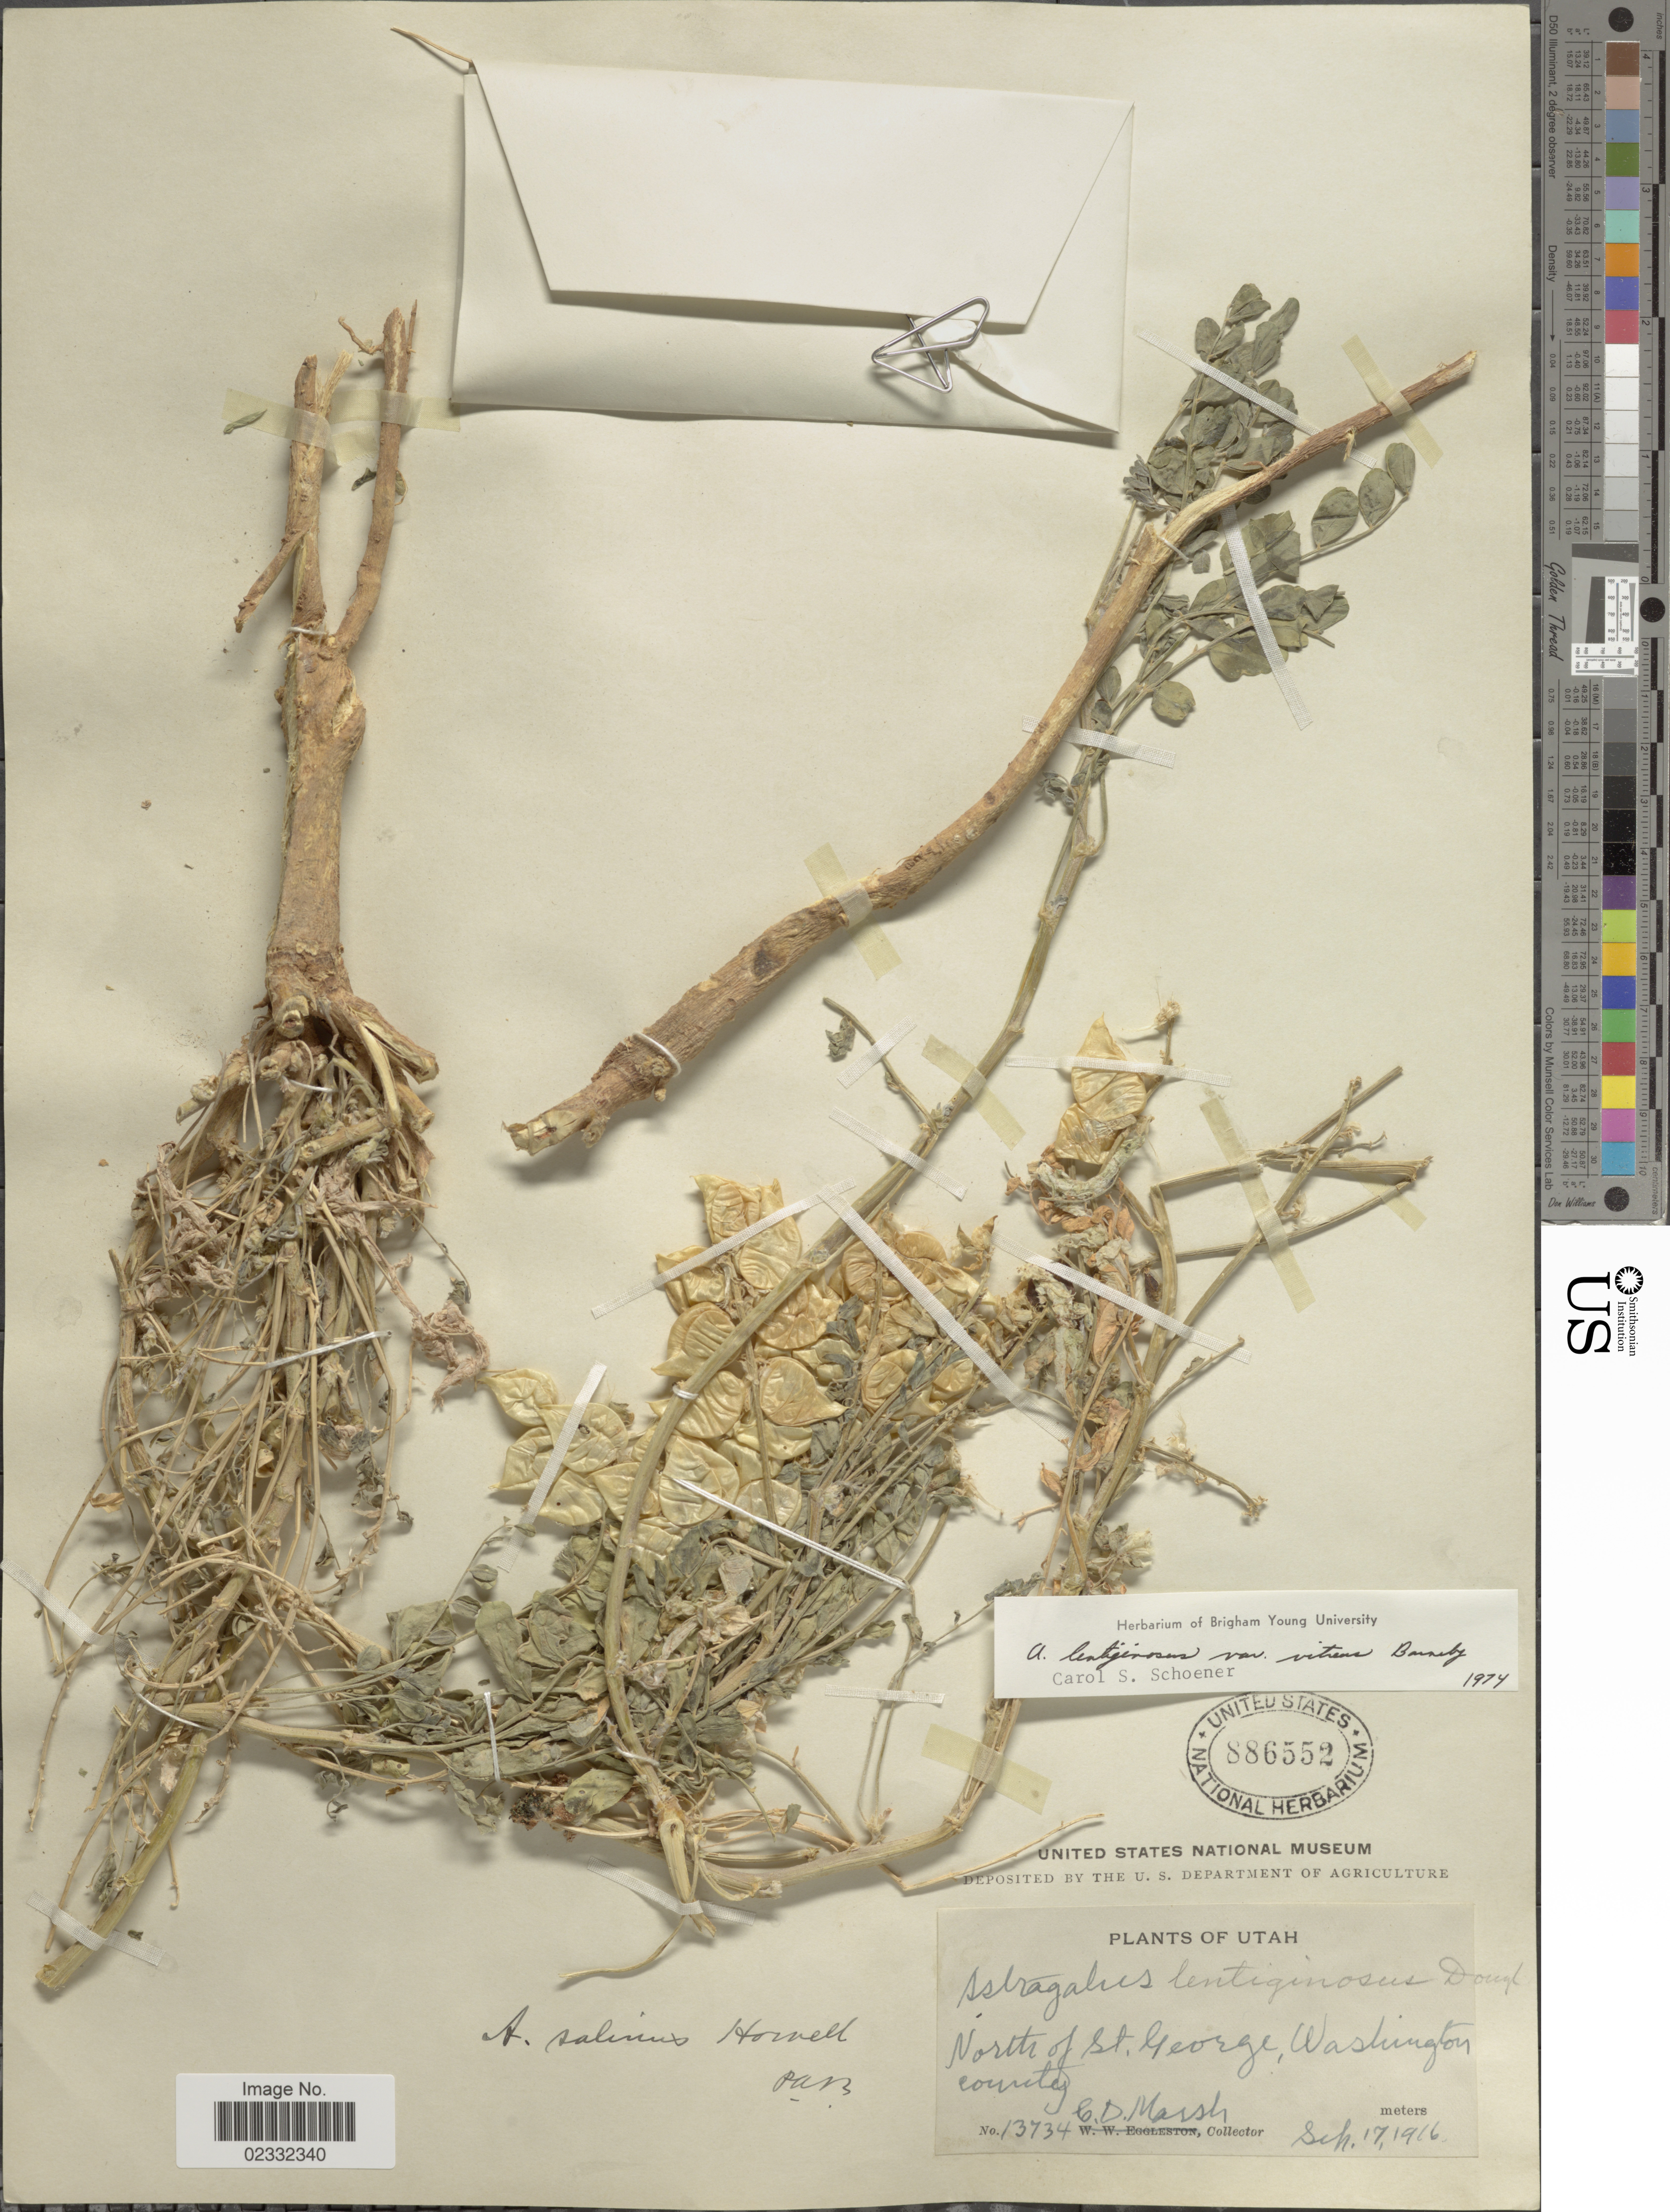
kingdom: Plantae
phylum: Tracheophyta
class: Magnoliopsida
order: Fabales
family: Fabaceae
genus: Astragalus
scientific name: Astragalus lentiginosus var. vitreus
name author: Barneby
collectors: C. D. Marsh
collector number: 13734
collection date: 1916-03-17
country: United States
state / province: Utah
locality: Utah, North of St. George, Washington County,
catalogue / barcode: US 886552